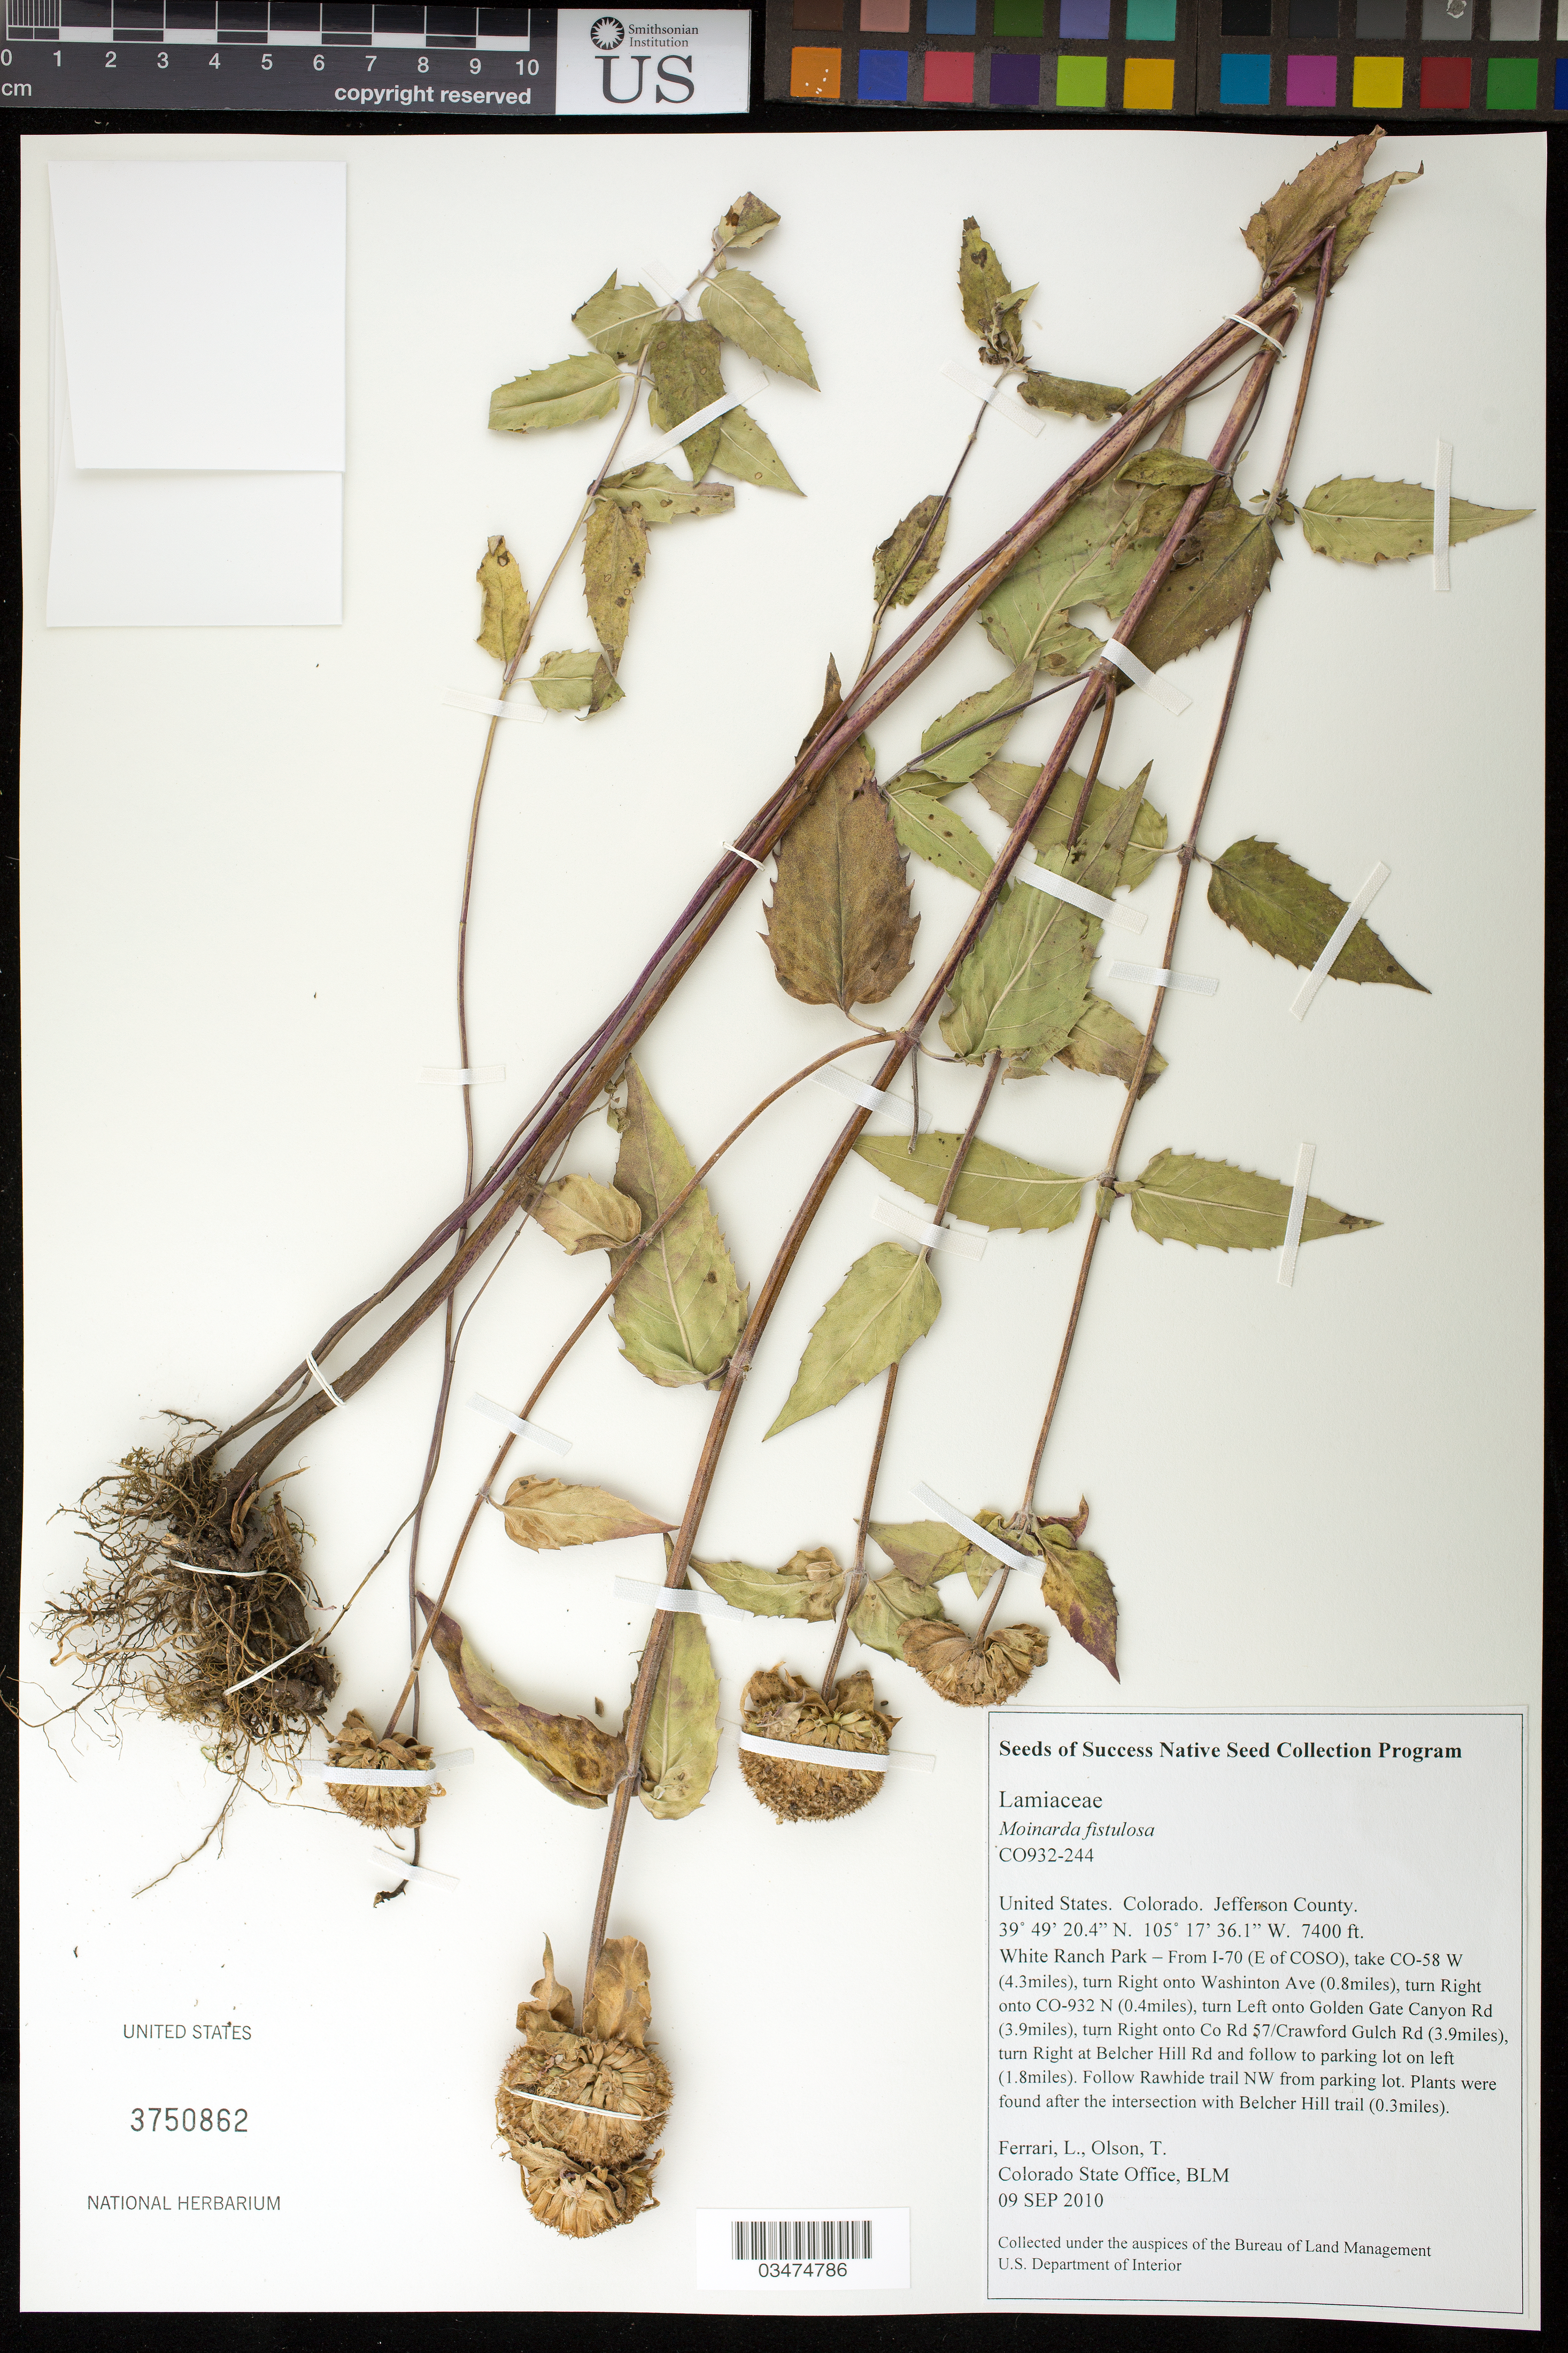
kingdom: Plantae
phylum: Tracheophyta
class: Magnoliopsida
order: Lamiales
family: Lamiaceae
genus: Monarda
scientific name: Monarda fistulosa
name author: L.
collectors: L. Ferrari & T. Olson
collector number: CO932-244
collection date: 2010-09-09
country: United States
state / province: Colorado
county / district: Jefferson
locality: White Ranch Park, Belcher Hill Trail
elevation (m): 2256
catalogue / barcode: US 3750862